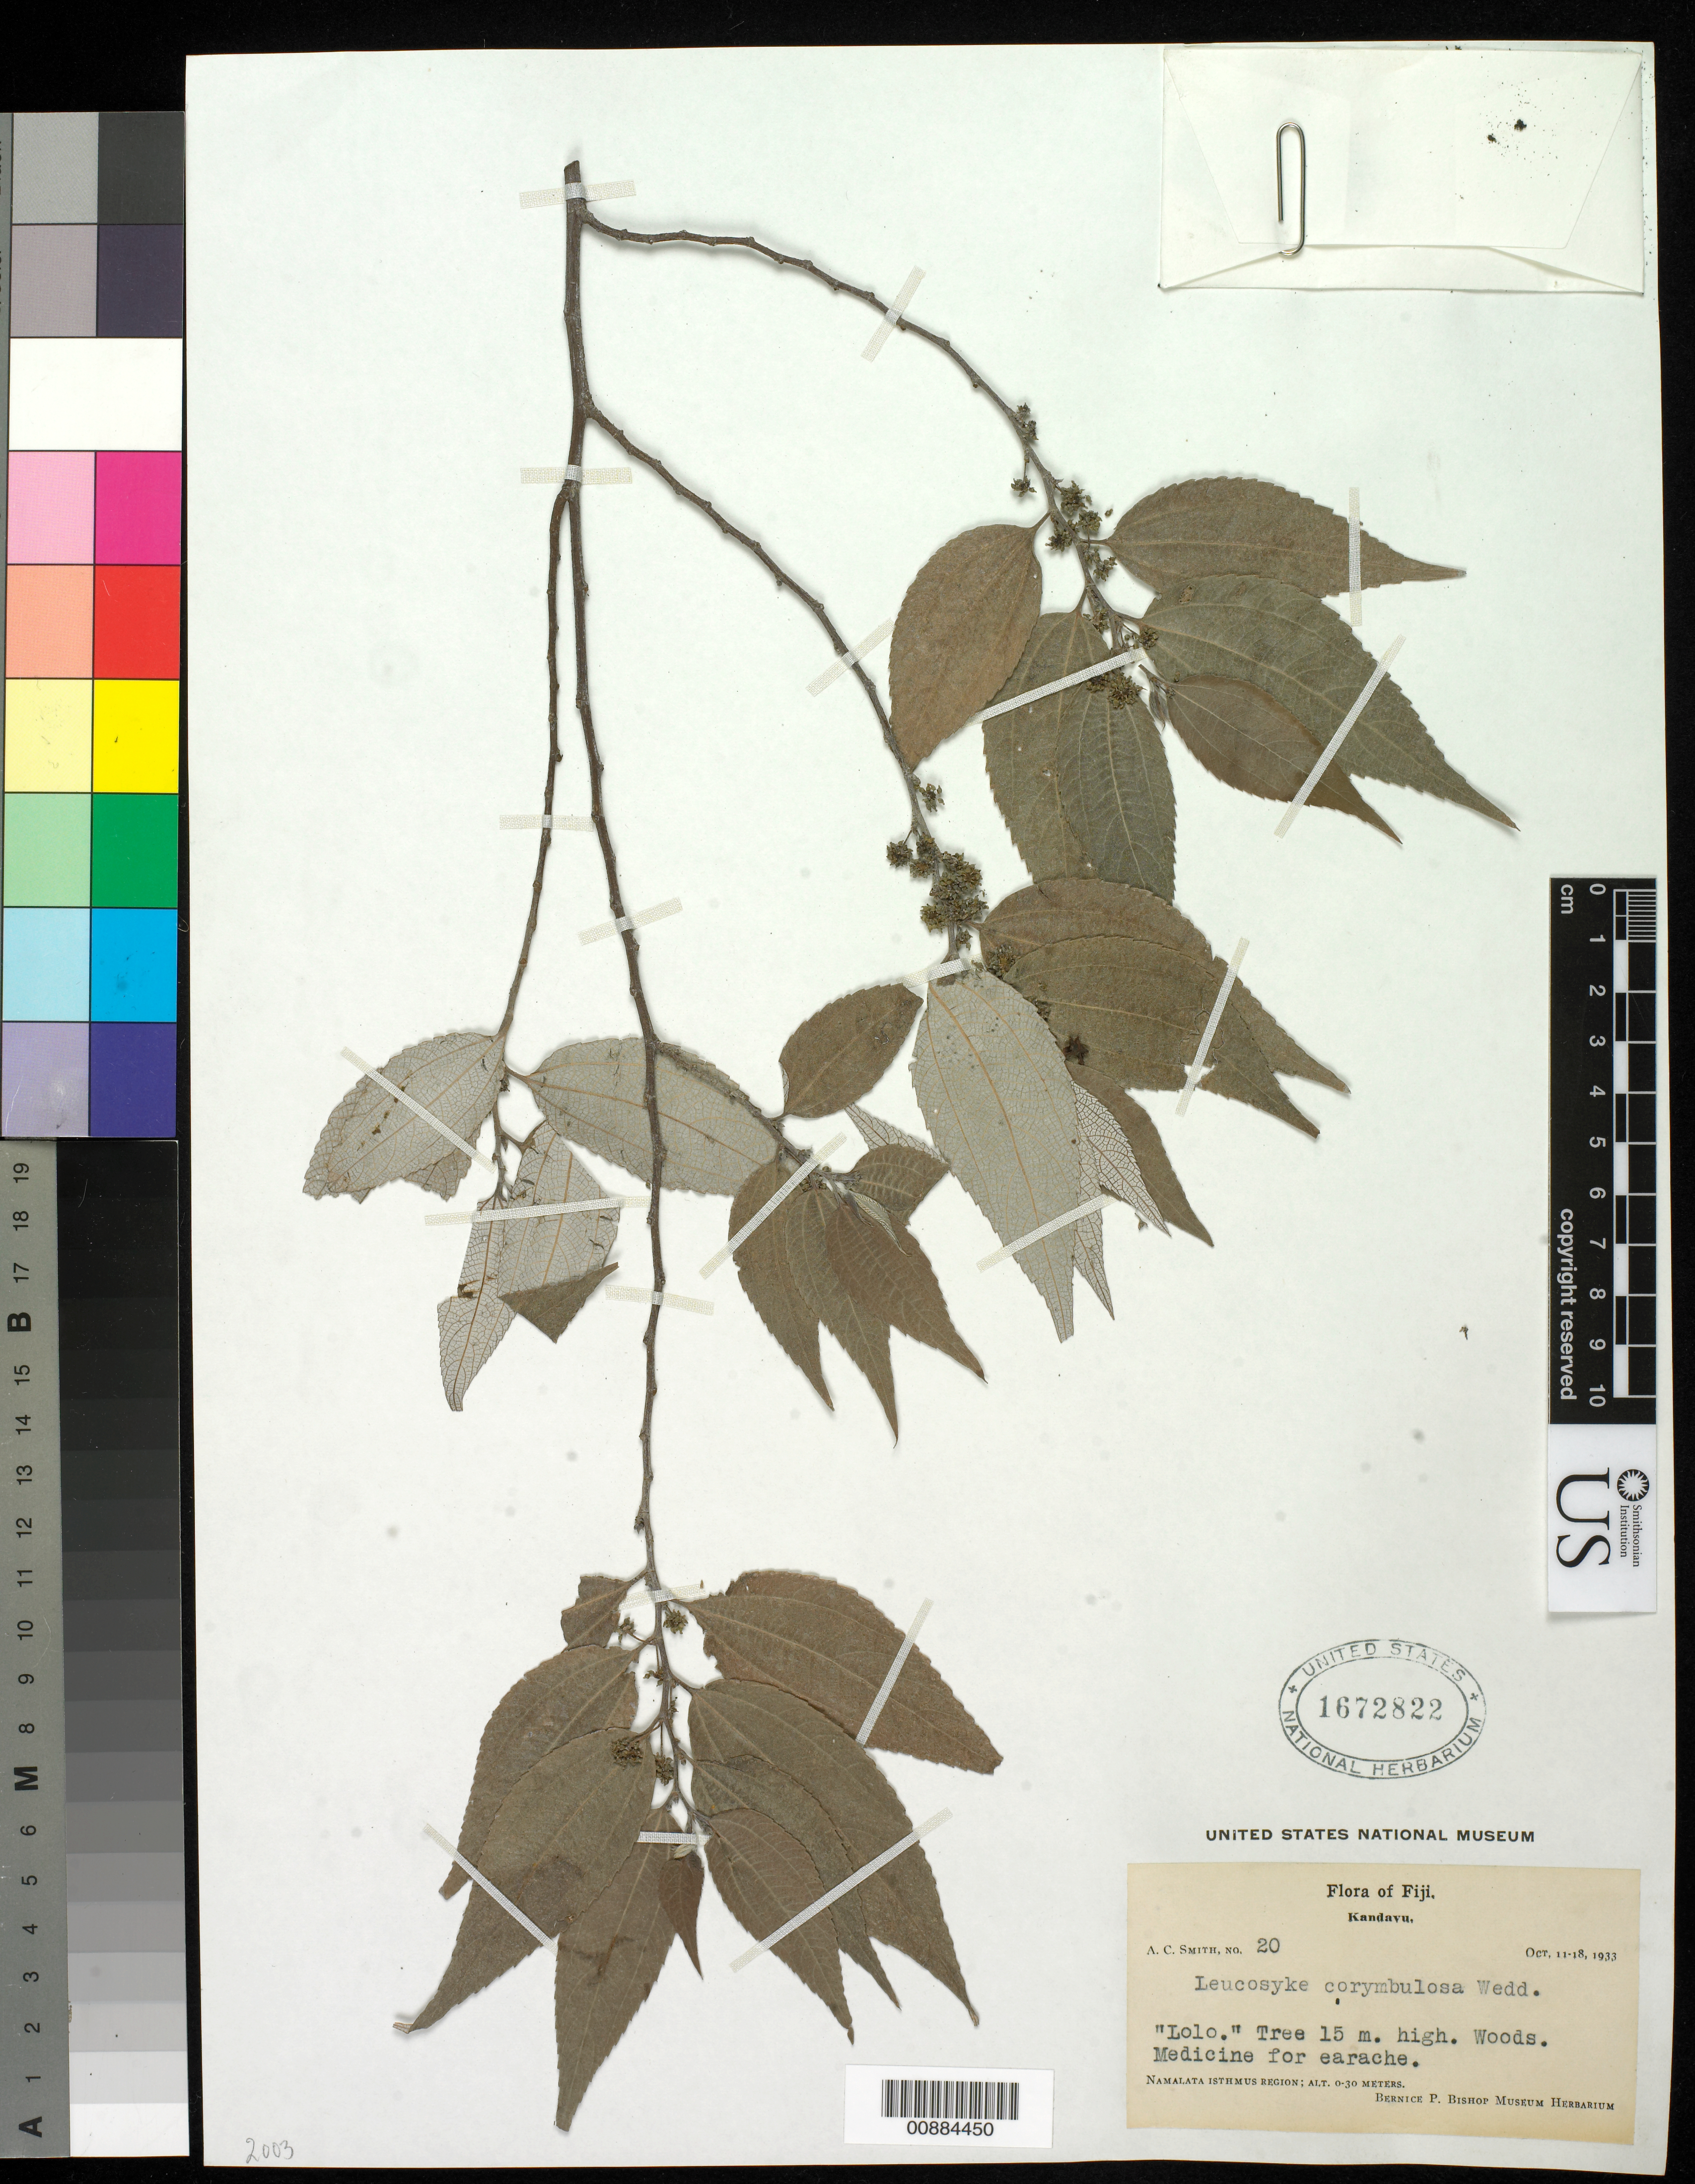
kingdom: Plantae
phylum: Tracheophyta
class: Magnoliopsida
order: Rosales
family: Urticaceae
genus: Leucosyke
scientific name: Leucosyke corymbulosa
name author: (Wedd.) Wedd.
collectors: C. A. Smith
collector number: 20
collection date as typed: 11 Oct 1933 to 18 Oct 1933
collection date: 1933-10-11/1933-10-18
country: Fiji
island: Kadavu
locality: Namalata Isthmus Region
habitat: Woods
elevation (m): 0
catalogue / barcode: US 1672822